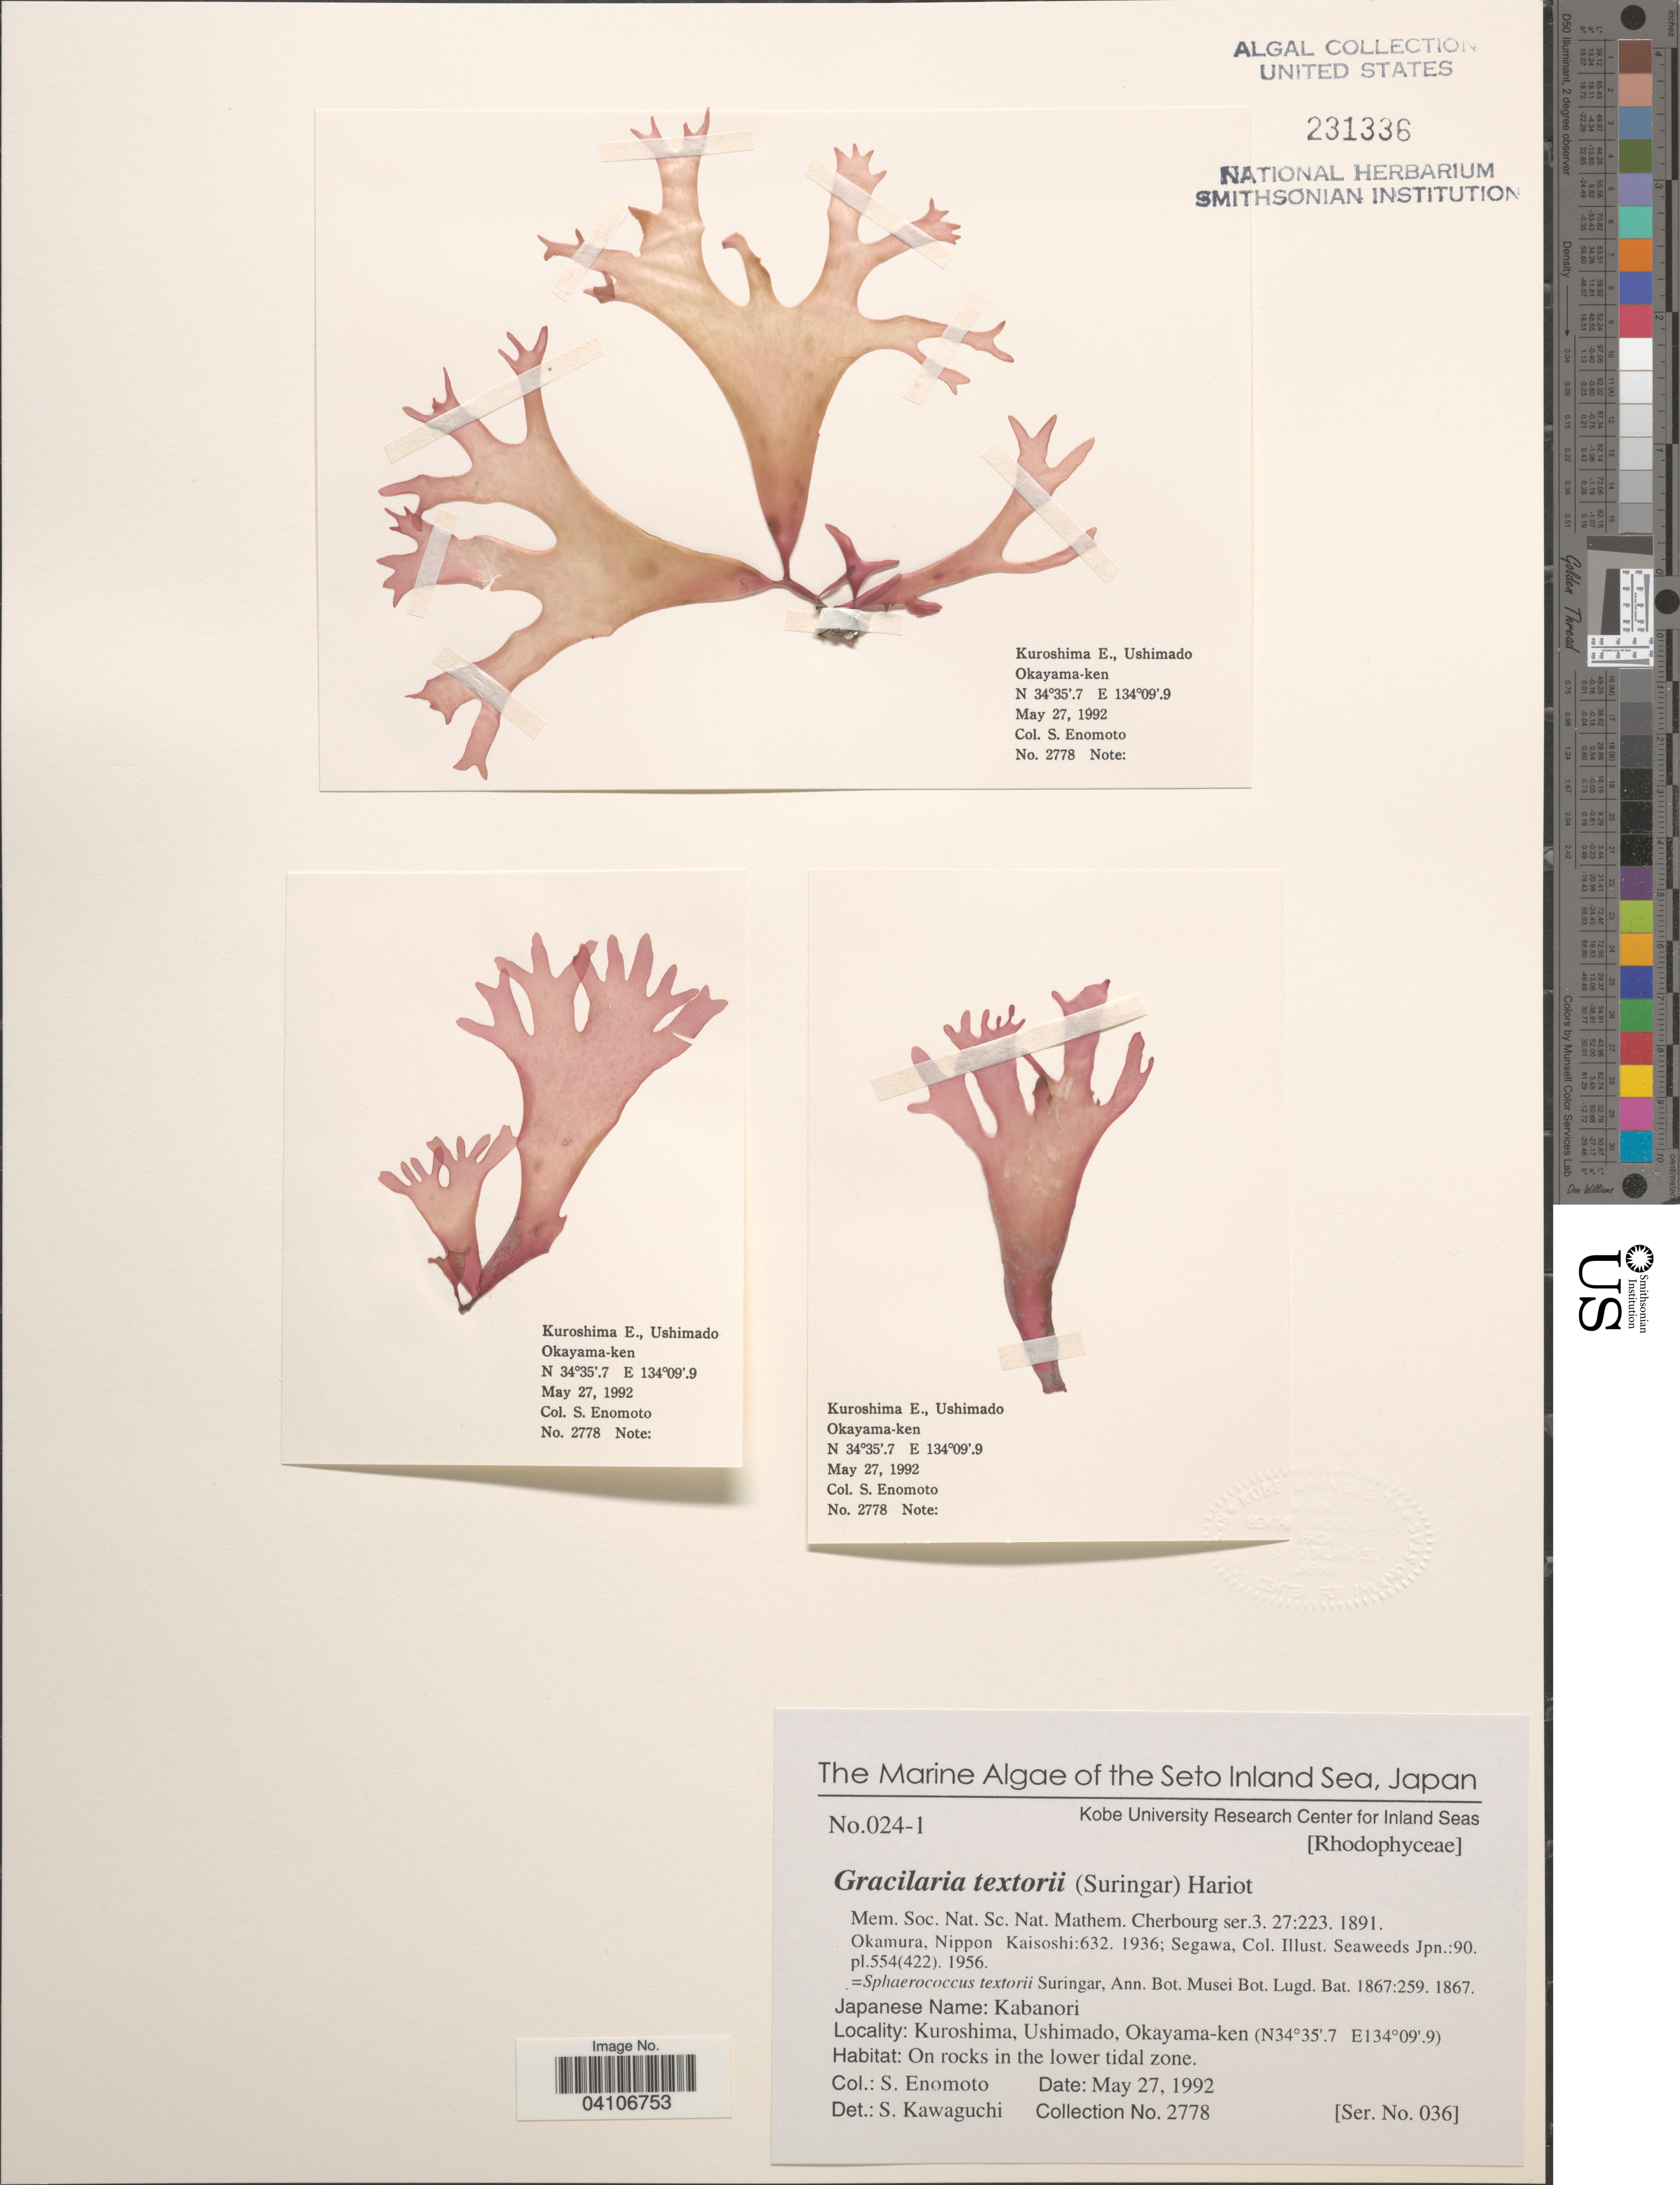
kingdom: Plantae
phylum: Rhodophyta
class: Florideophyceae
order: Gracilariales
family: Gracilariaceae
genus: Gracilaria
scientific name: Gracilaria textorii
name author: (Suringar) De Toni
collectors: S. Enomoto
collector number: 2778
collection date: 1992-05-27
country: Japan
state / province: Okayama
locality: The Seto Inland Sea. Kuroshimaya, Ushimado, Okayama-ken. On rocks in the lower tidal zone.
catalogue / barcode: US 231336